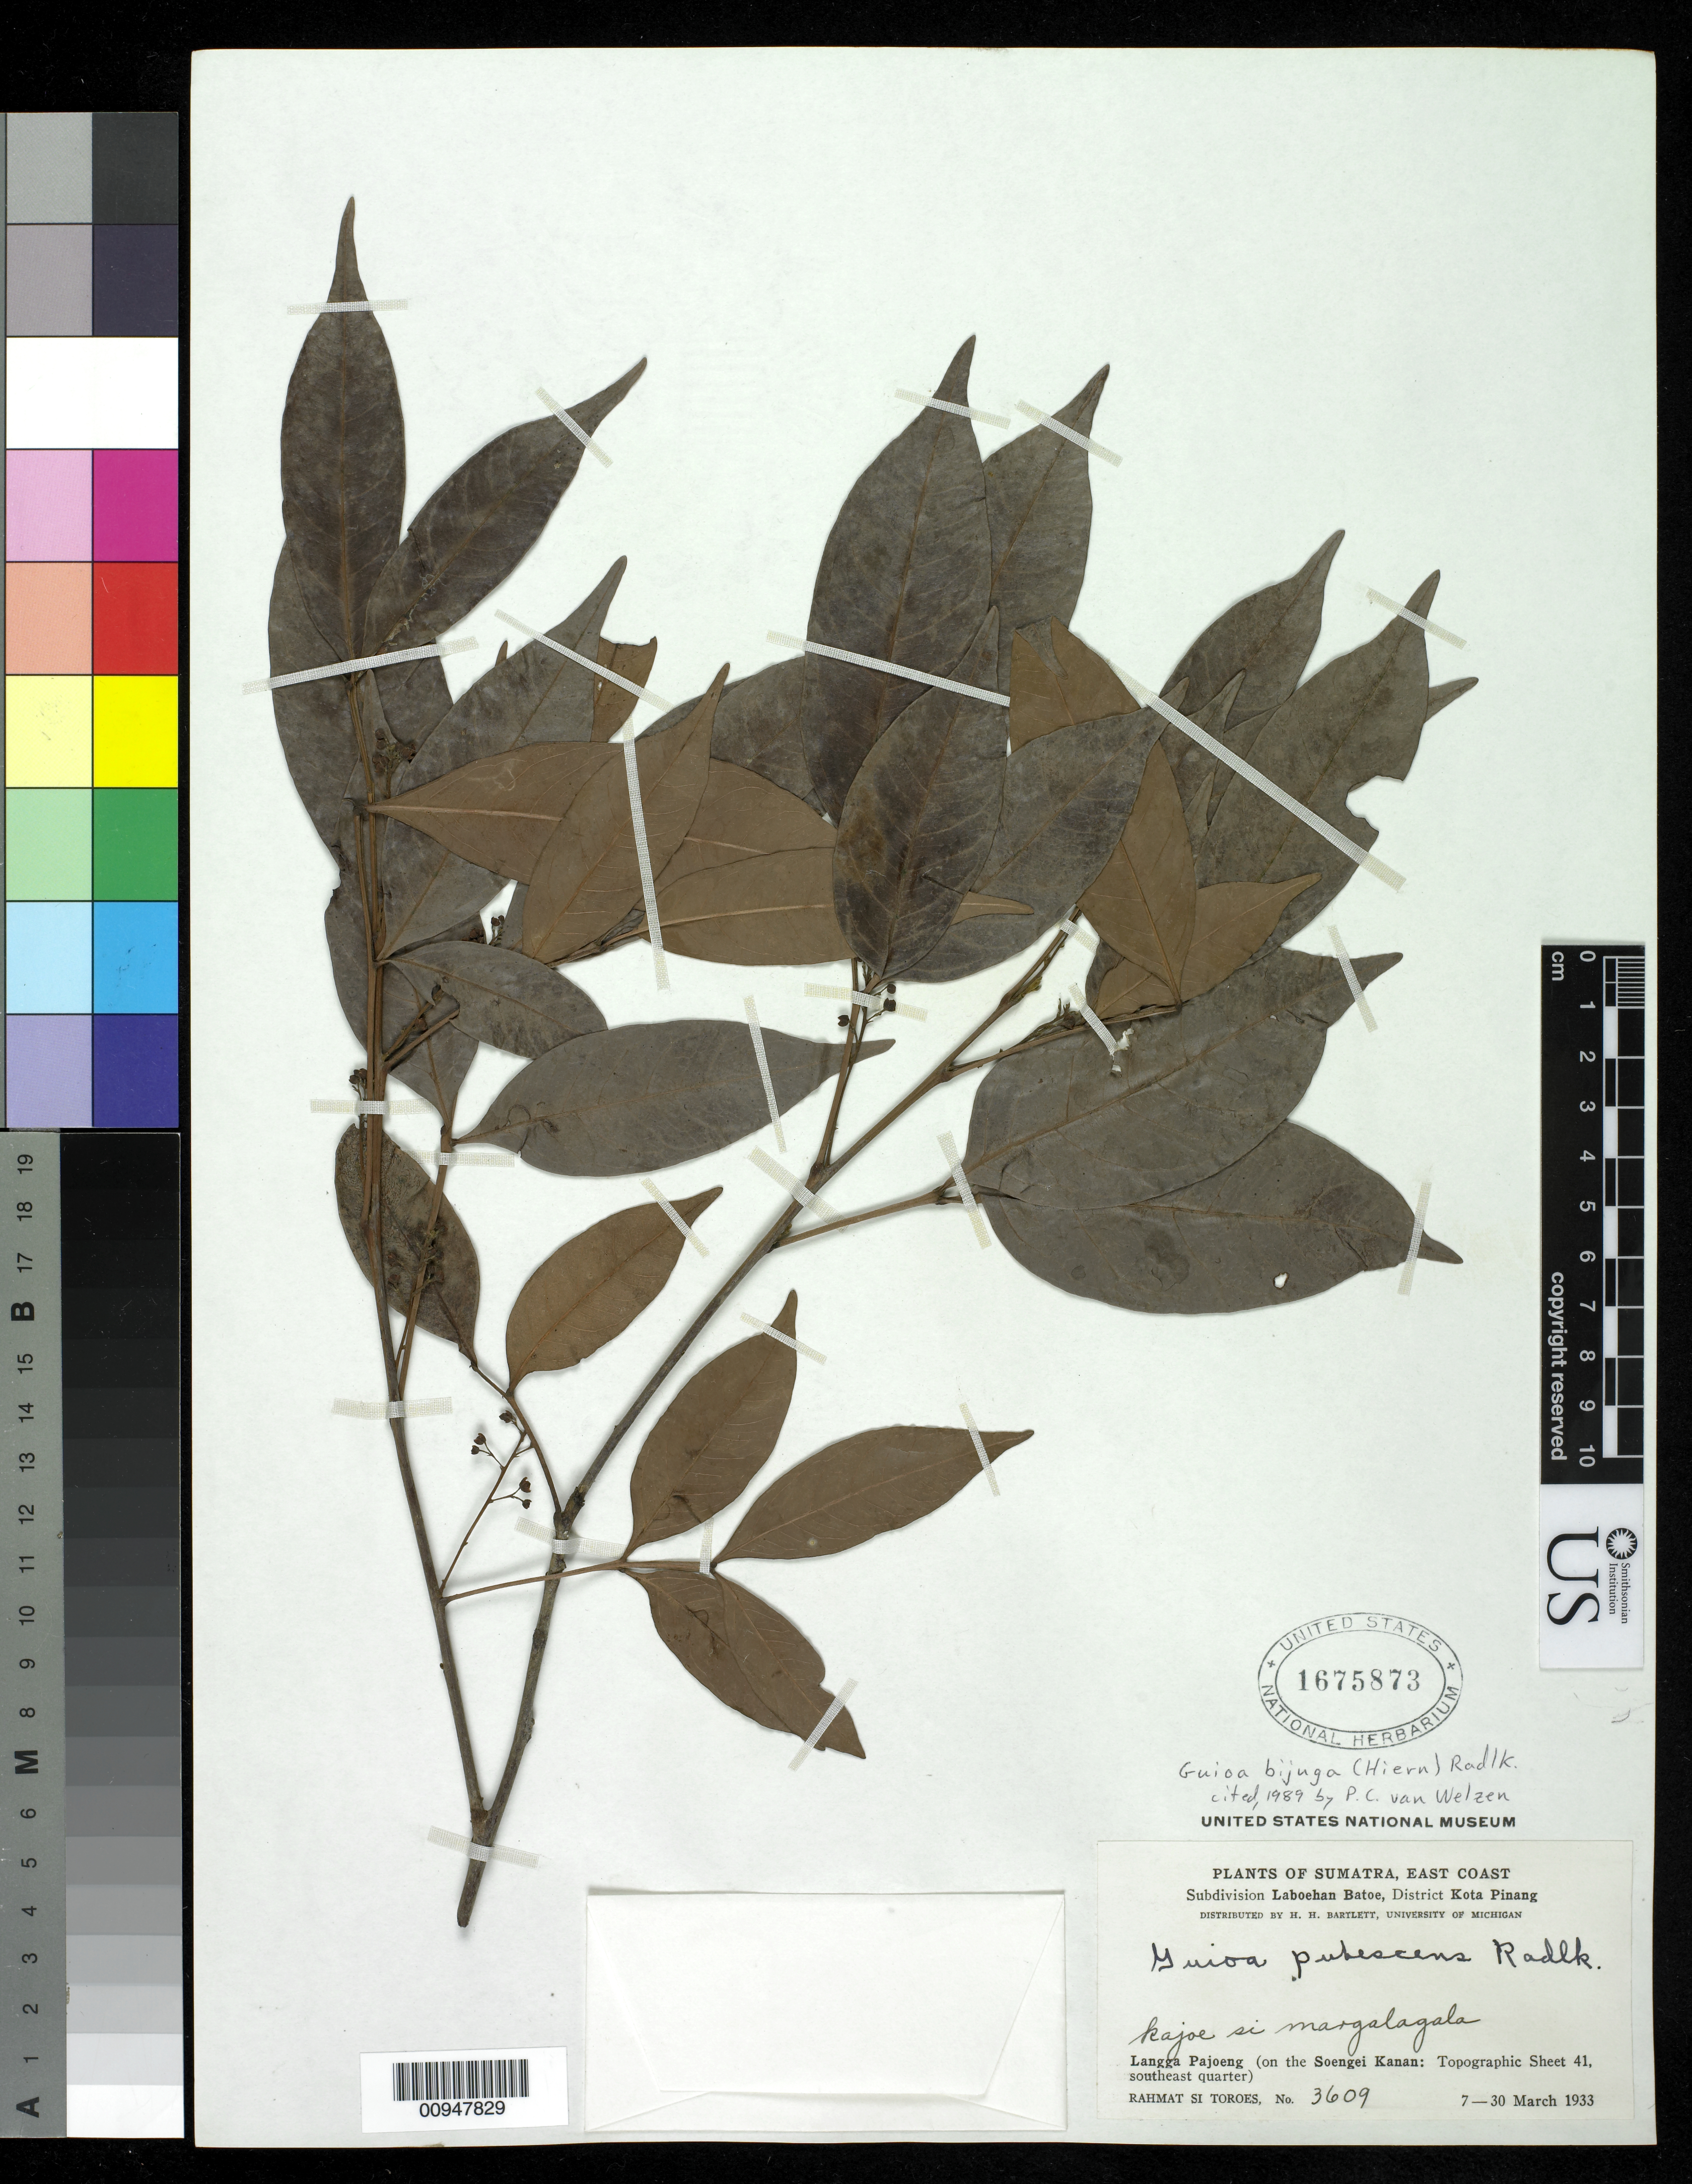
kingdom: Plantae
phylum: Tracheophyta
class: Magnoliopsida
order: Sapindales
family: Sapindaceae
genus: Guioa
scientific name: Guioa bijuga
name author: (Hiern) Radlk.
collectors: Rahmat Si Boeea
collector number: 3609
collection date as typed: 07 Mar 1933 to 30 Mar 1933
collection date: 1933-03-07/1933-03-30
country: Indonesia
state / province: Sumatra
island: Sumatra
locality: Langga Pajoeng (on the Soengei Kanau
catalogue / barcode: US 1675873